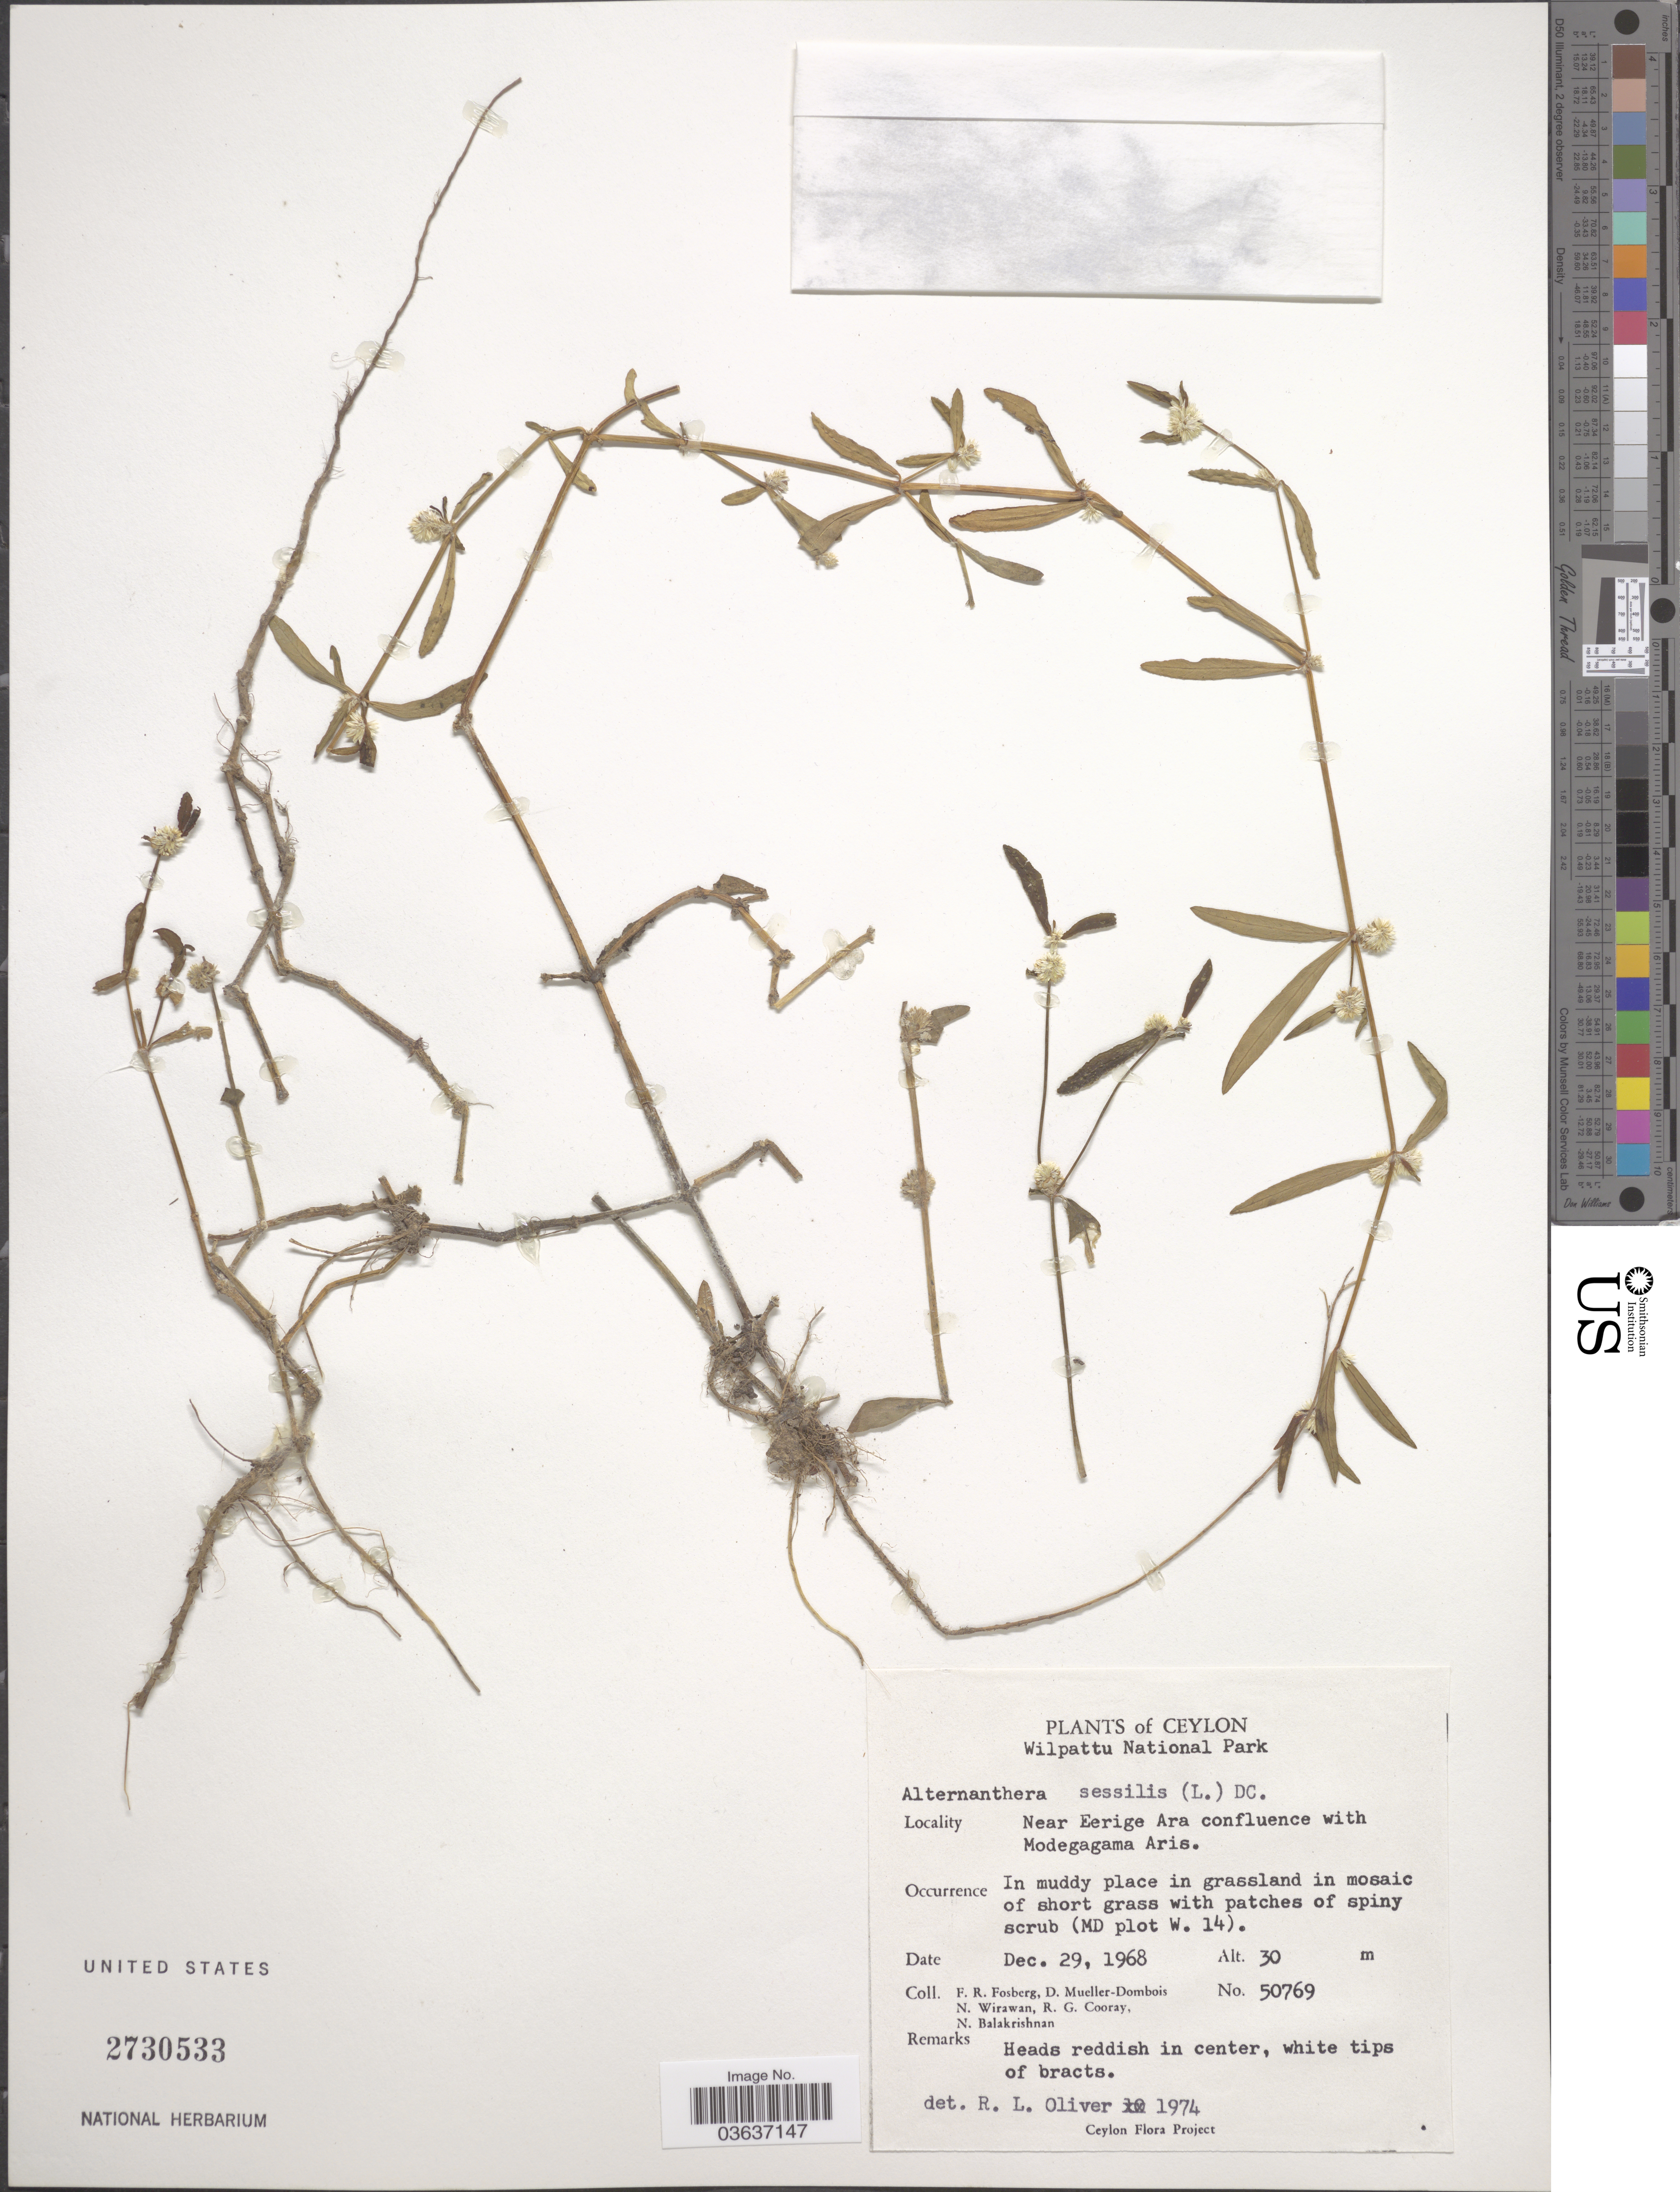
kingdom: Plantae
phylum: Tracheophyta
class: Magnoliopsida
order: Caryophyllales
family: Amaranthaceae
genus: Alternanthera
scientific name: Alternanthera sessilis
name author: (L.) DC.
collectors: F. R. Fosberg, D. Mueller-Dombois, N. Wirawan, R. Cooray & N. Balakrishnan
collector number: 50769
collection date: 1968-12-29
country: Sri Lanka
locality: Ceylon. Wilpattu National Park. Near Eerige Ara confluence with Modegagama Aris. (MD plot W.14).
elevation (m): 30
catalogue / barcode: US 2730533